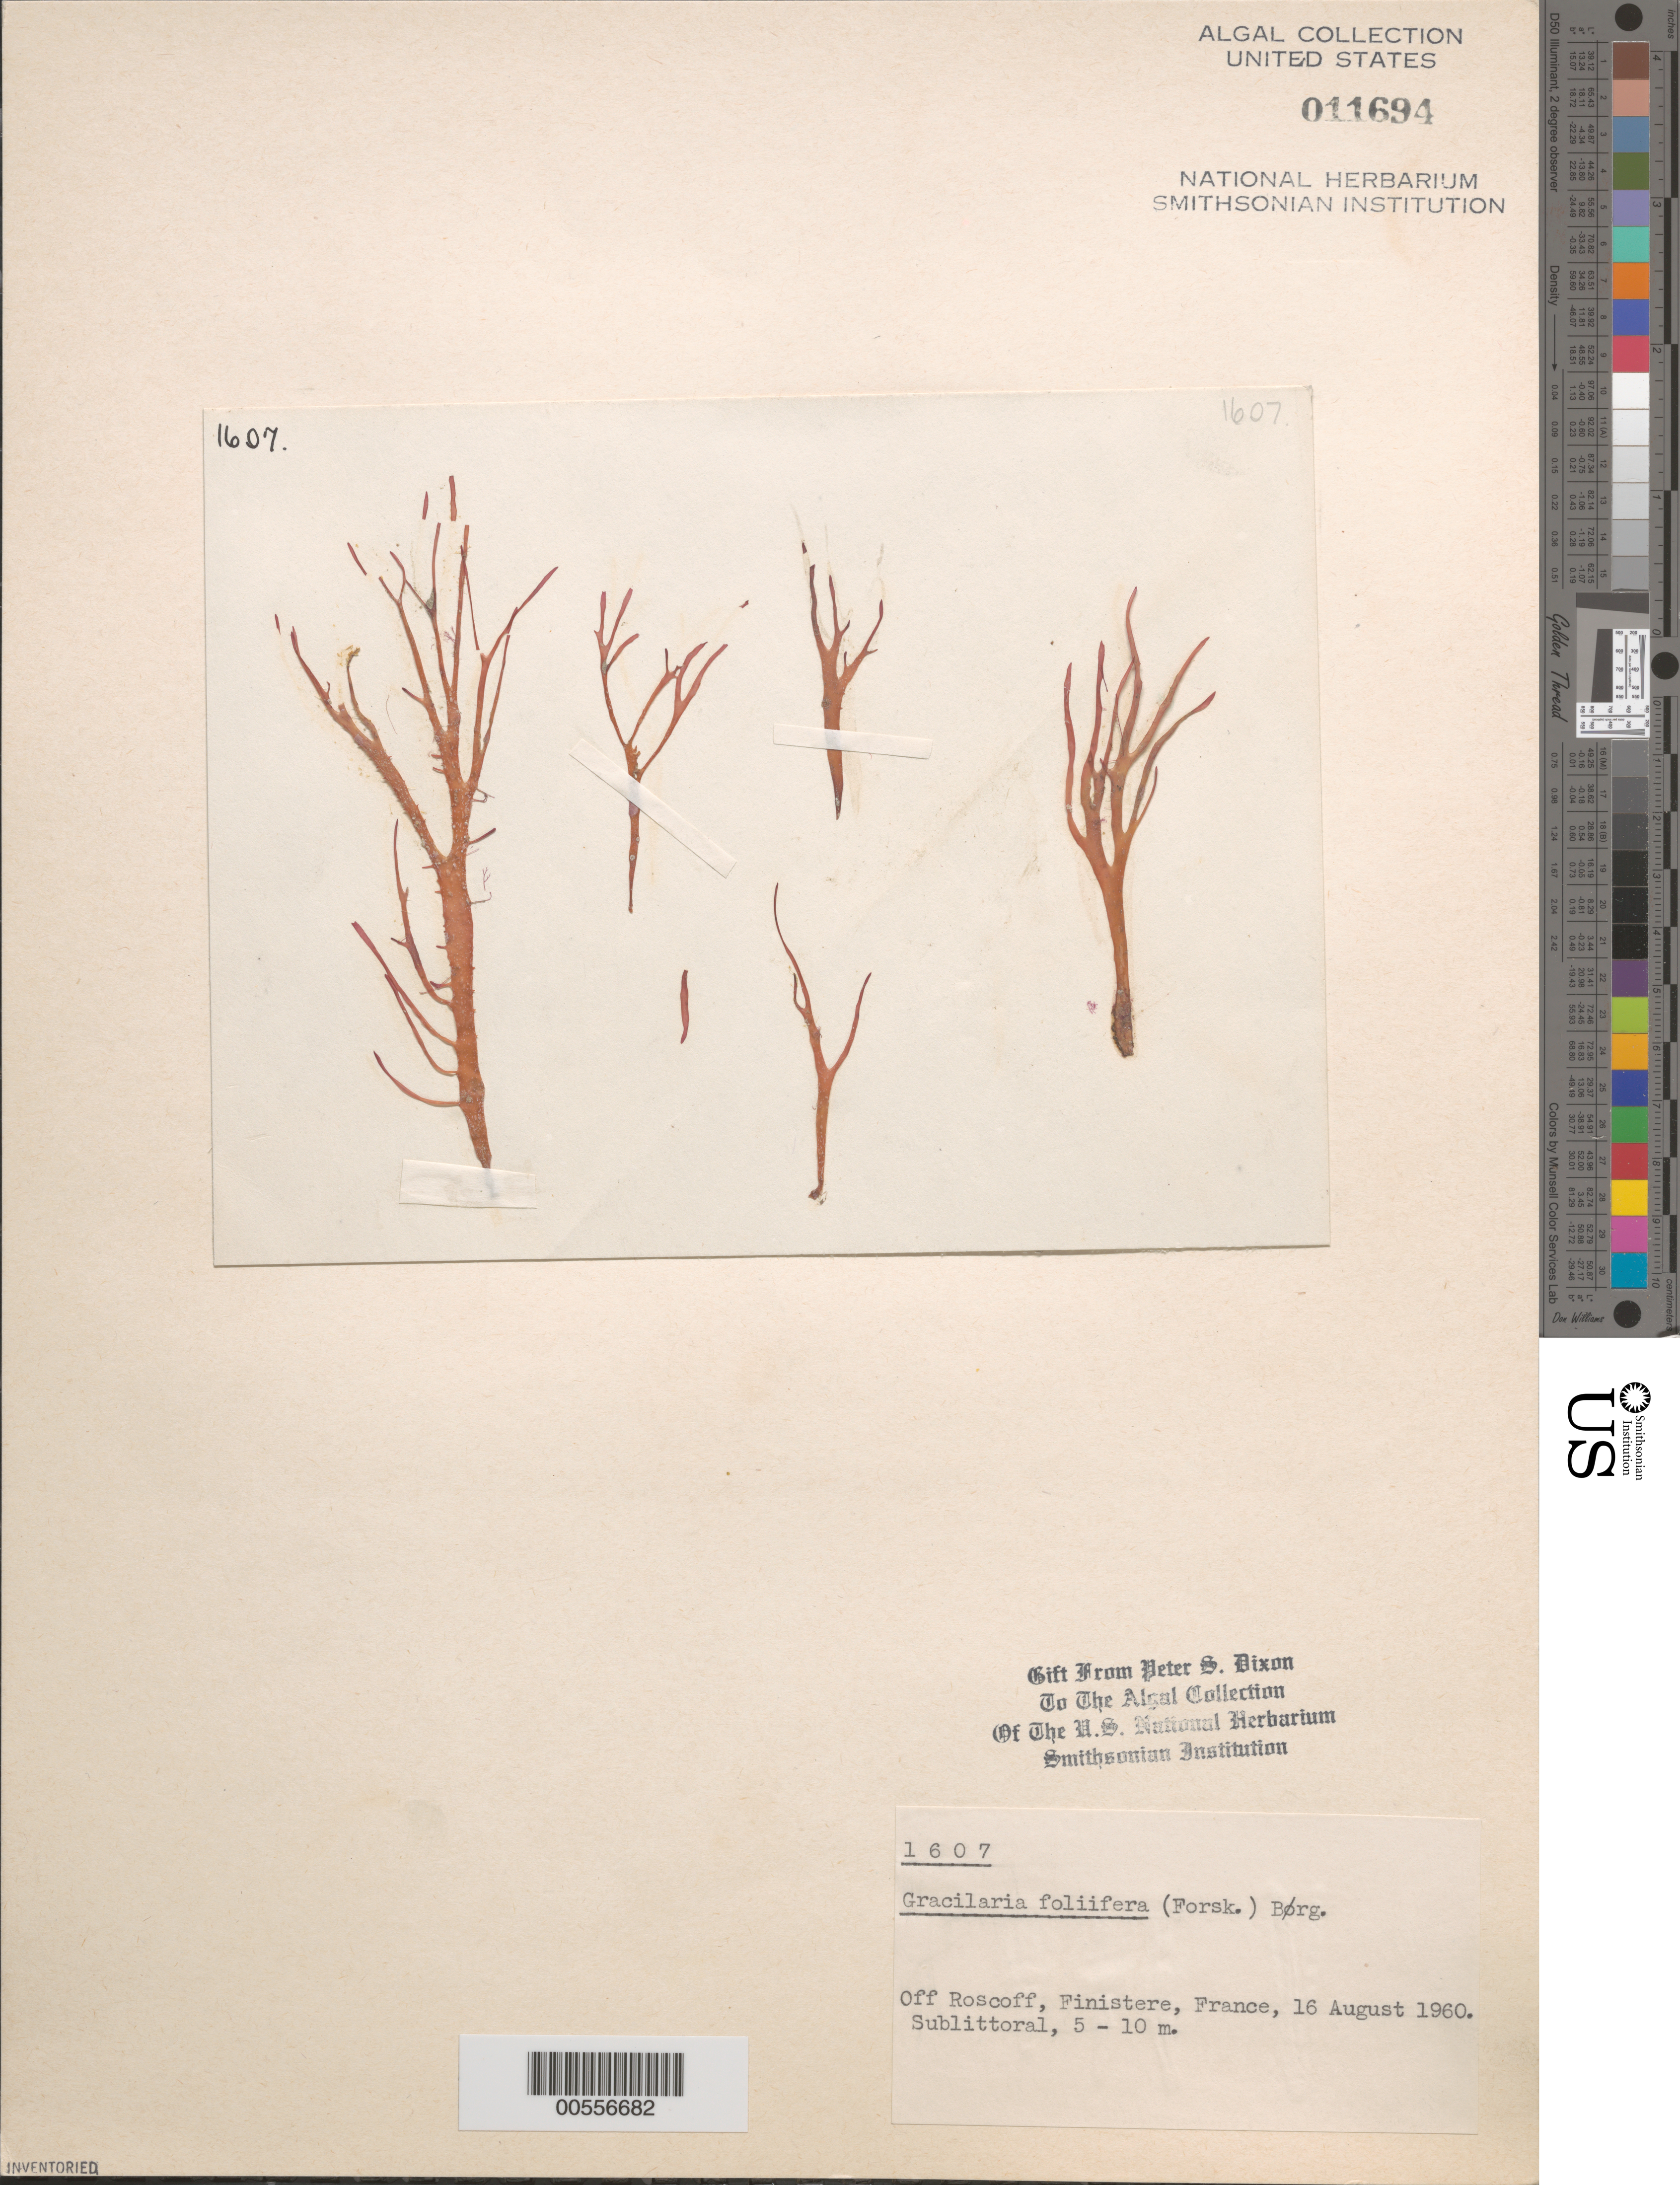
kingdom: Plantae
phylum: Rhodophyta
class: Florideophyceae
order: Gracilariales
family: Gracilariaceae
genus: Gracilaria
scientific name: Gracilaria foliifera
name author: (Forssk.) Børgesen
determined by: Dixon, P. S.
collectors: P. S. Dixon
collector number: PSD 1607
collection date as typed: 16 Aug 1960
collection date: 1960-08-16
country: France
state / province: Bretagne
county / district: Finistère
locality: Off Roscoff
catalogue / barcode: US 11694